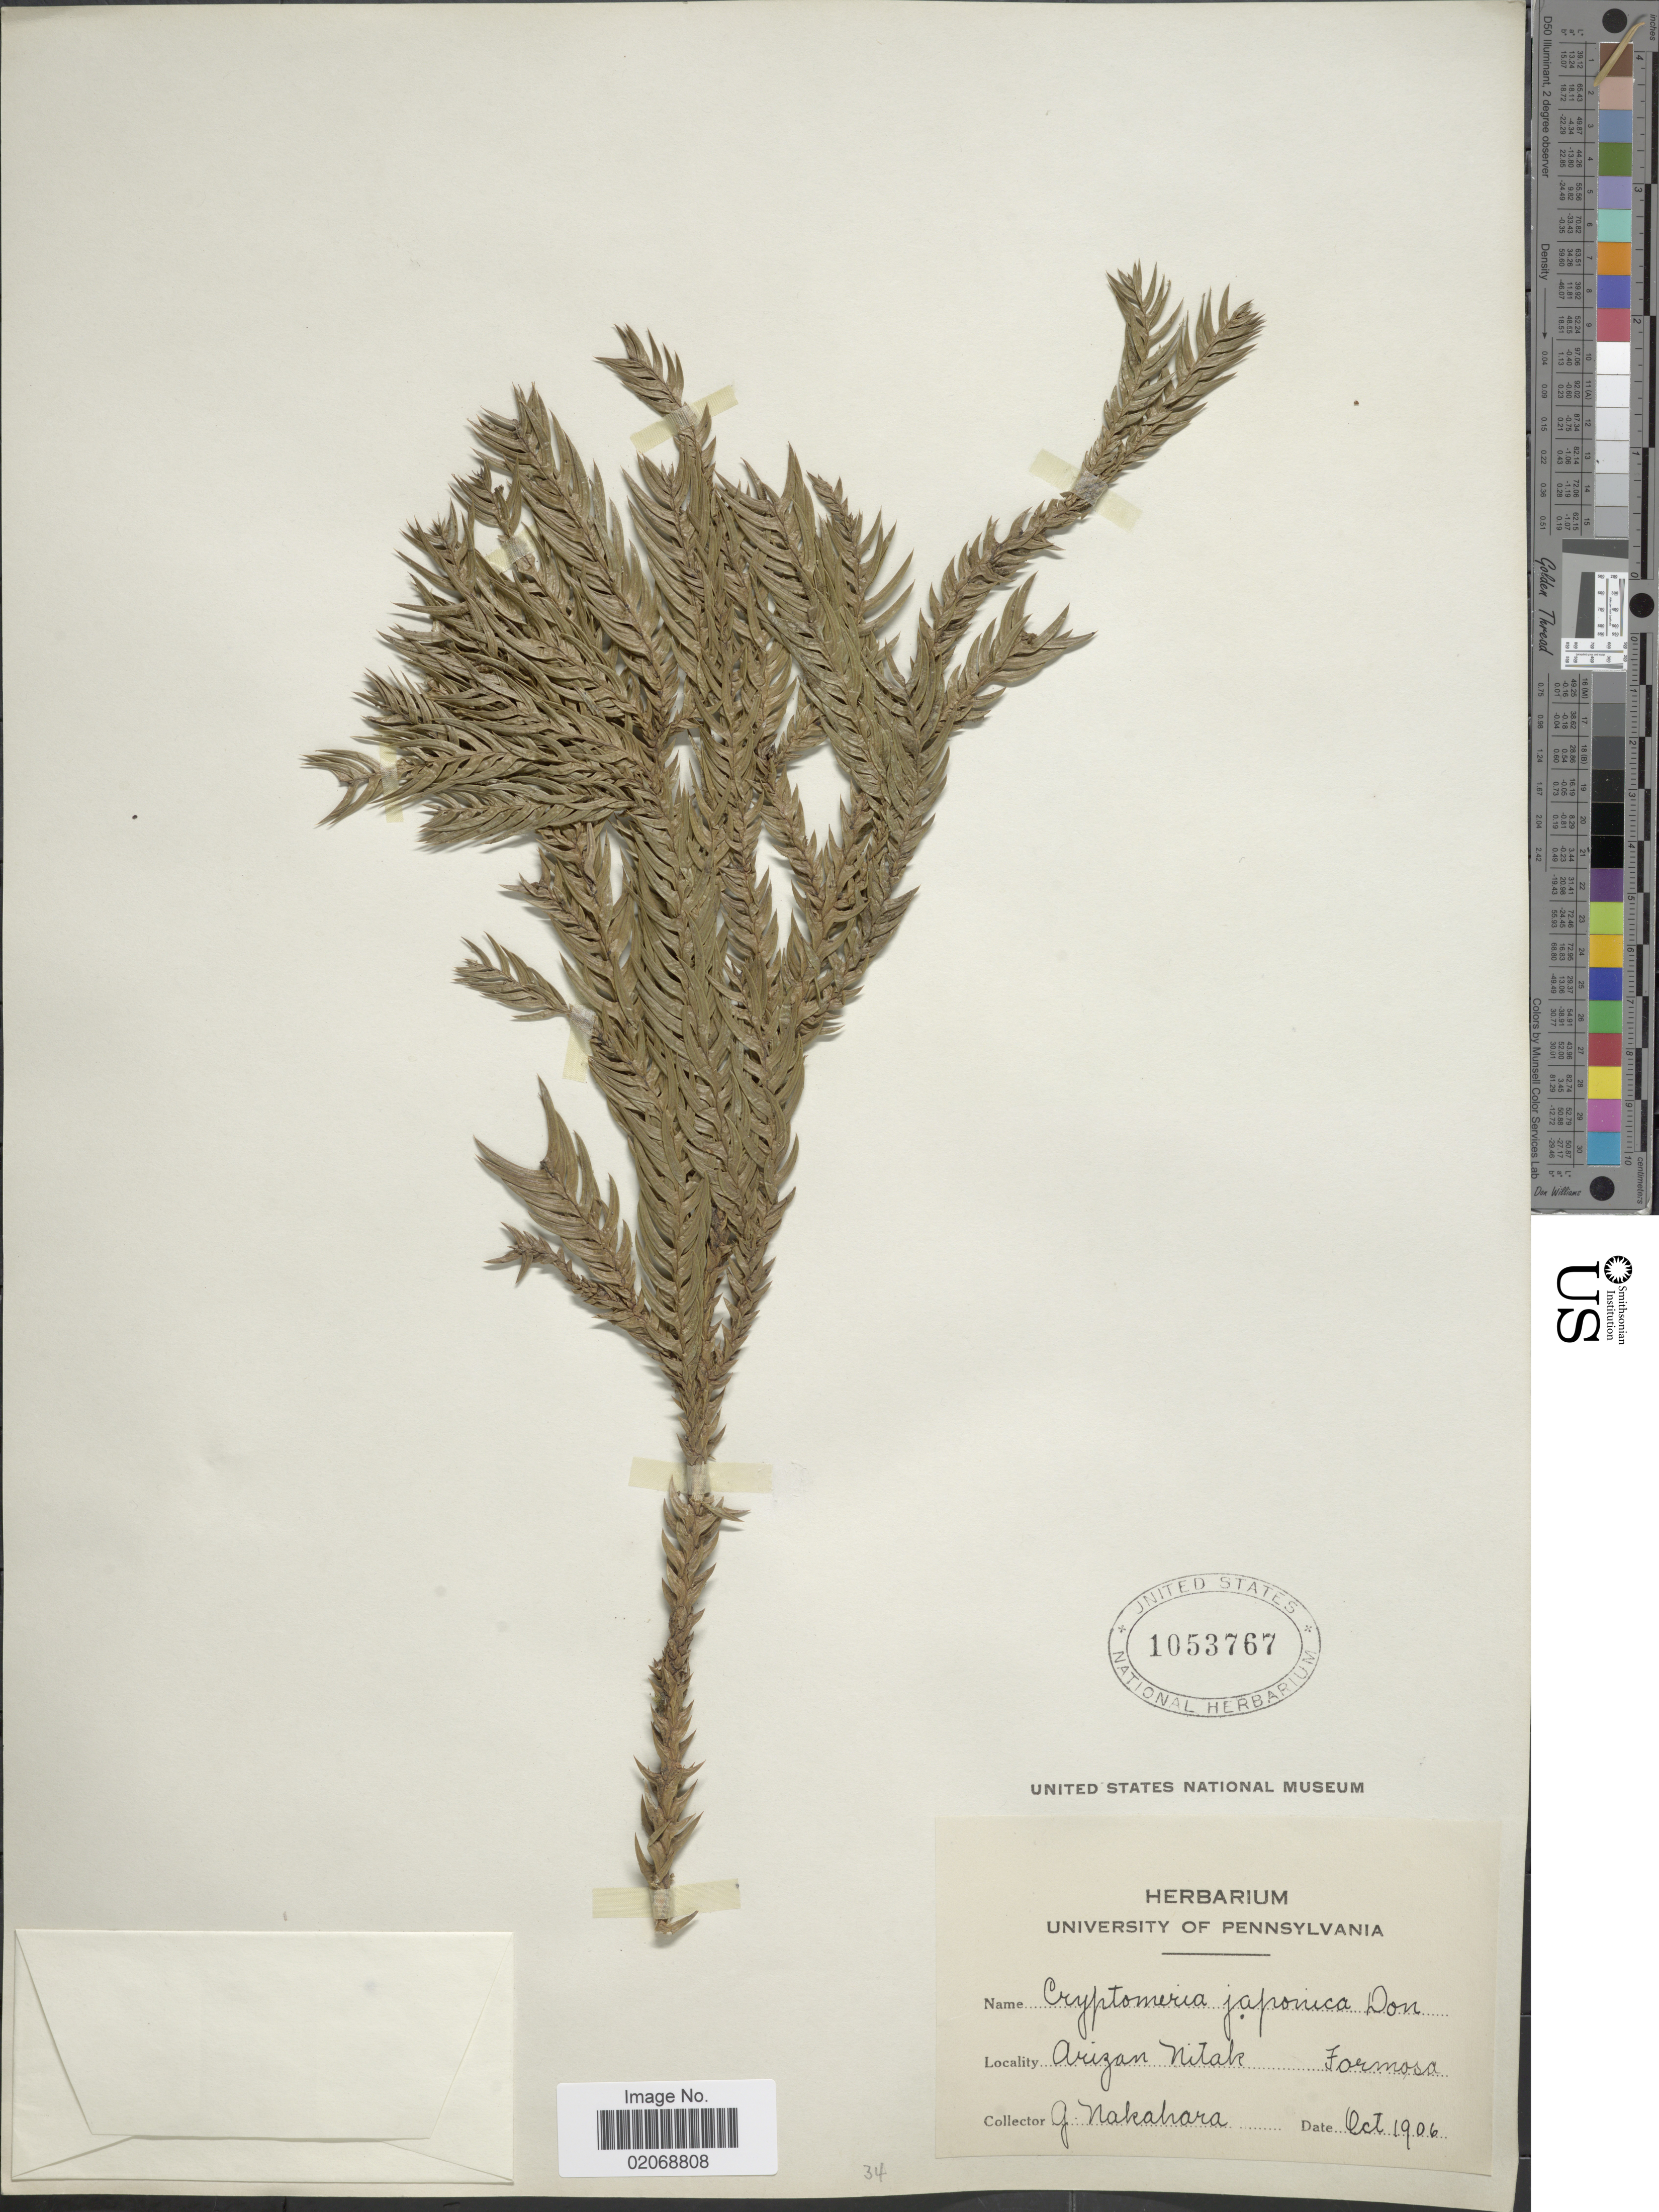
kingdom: Plantae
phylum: Tracheophyta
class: Pinopsida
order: Pinales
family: Cupressaceae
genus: Cryptomeria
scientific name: Cryptomeria japonica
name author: (Thunb. ex L. f.) D. Don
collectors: G. Nakahara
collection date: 1906-10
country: Taiwan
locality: Arizan Nitak, Formosa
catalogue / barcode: US 1053767